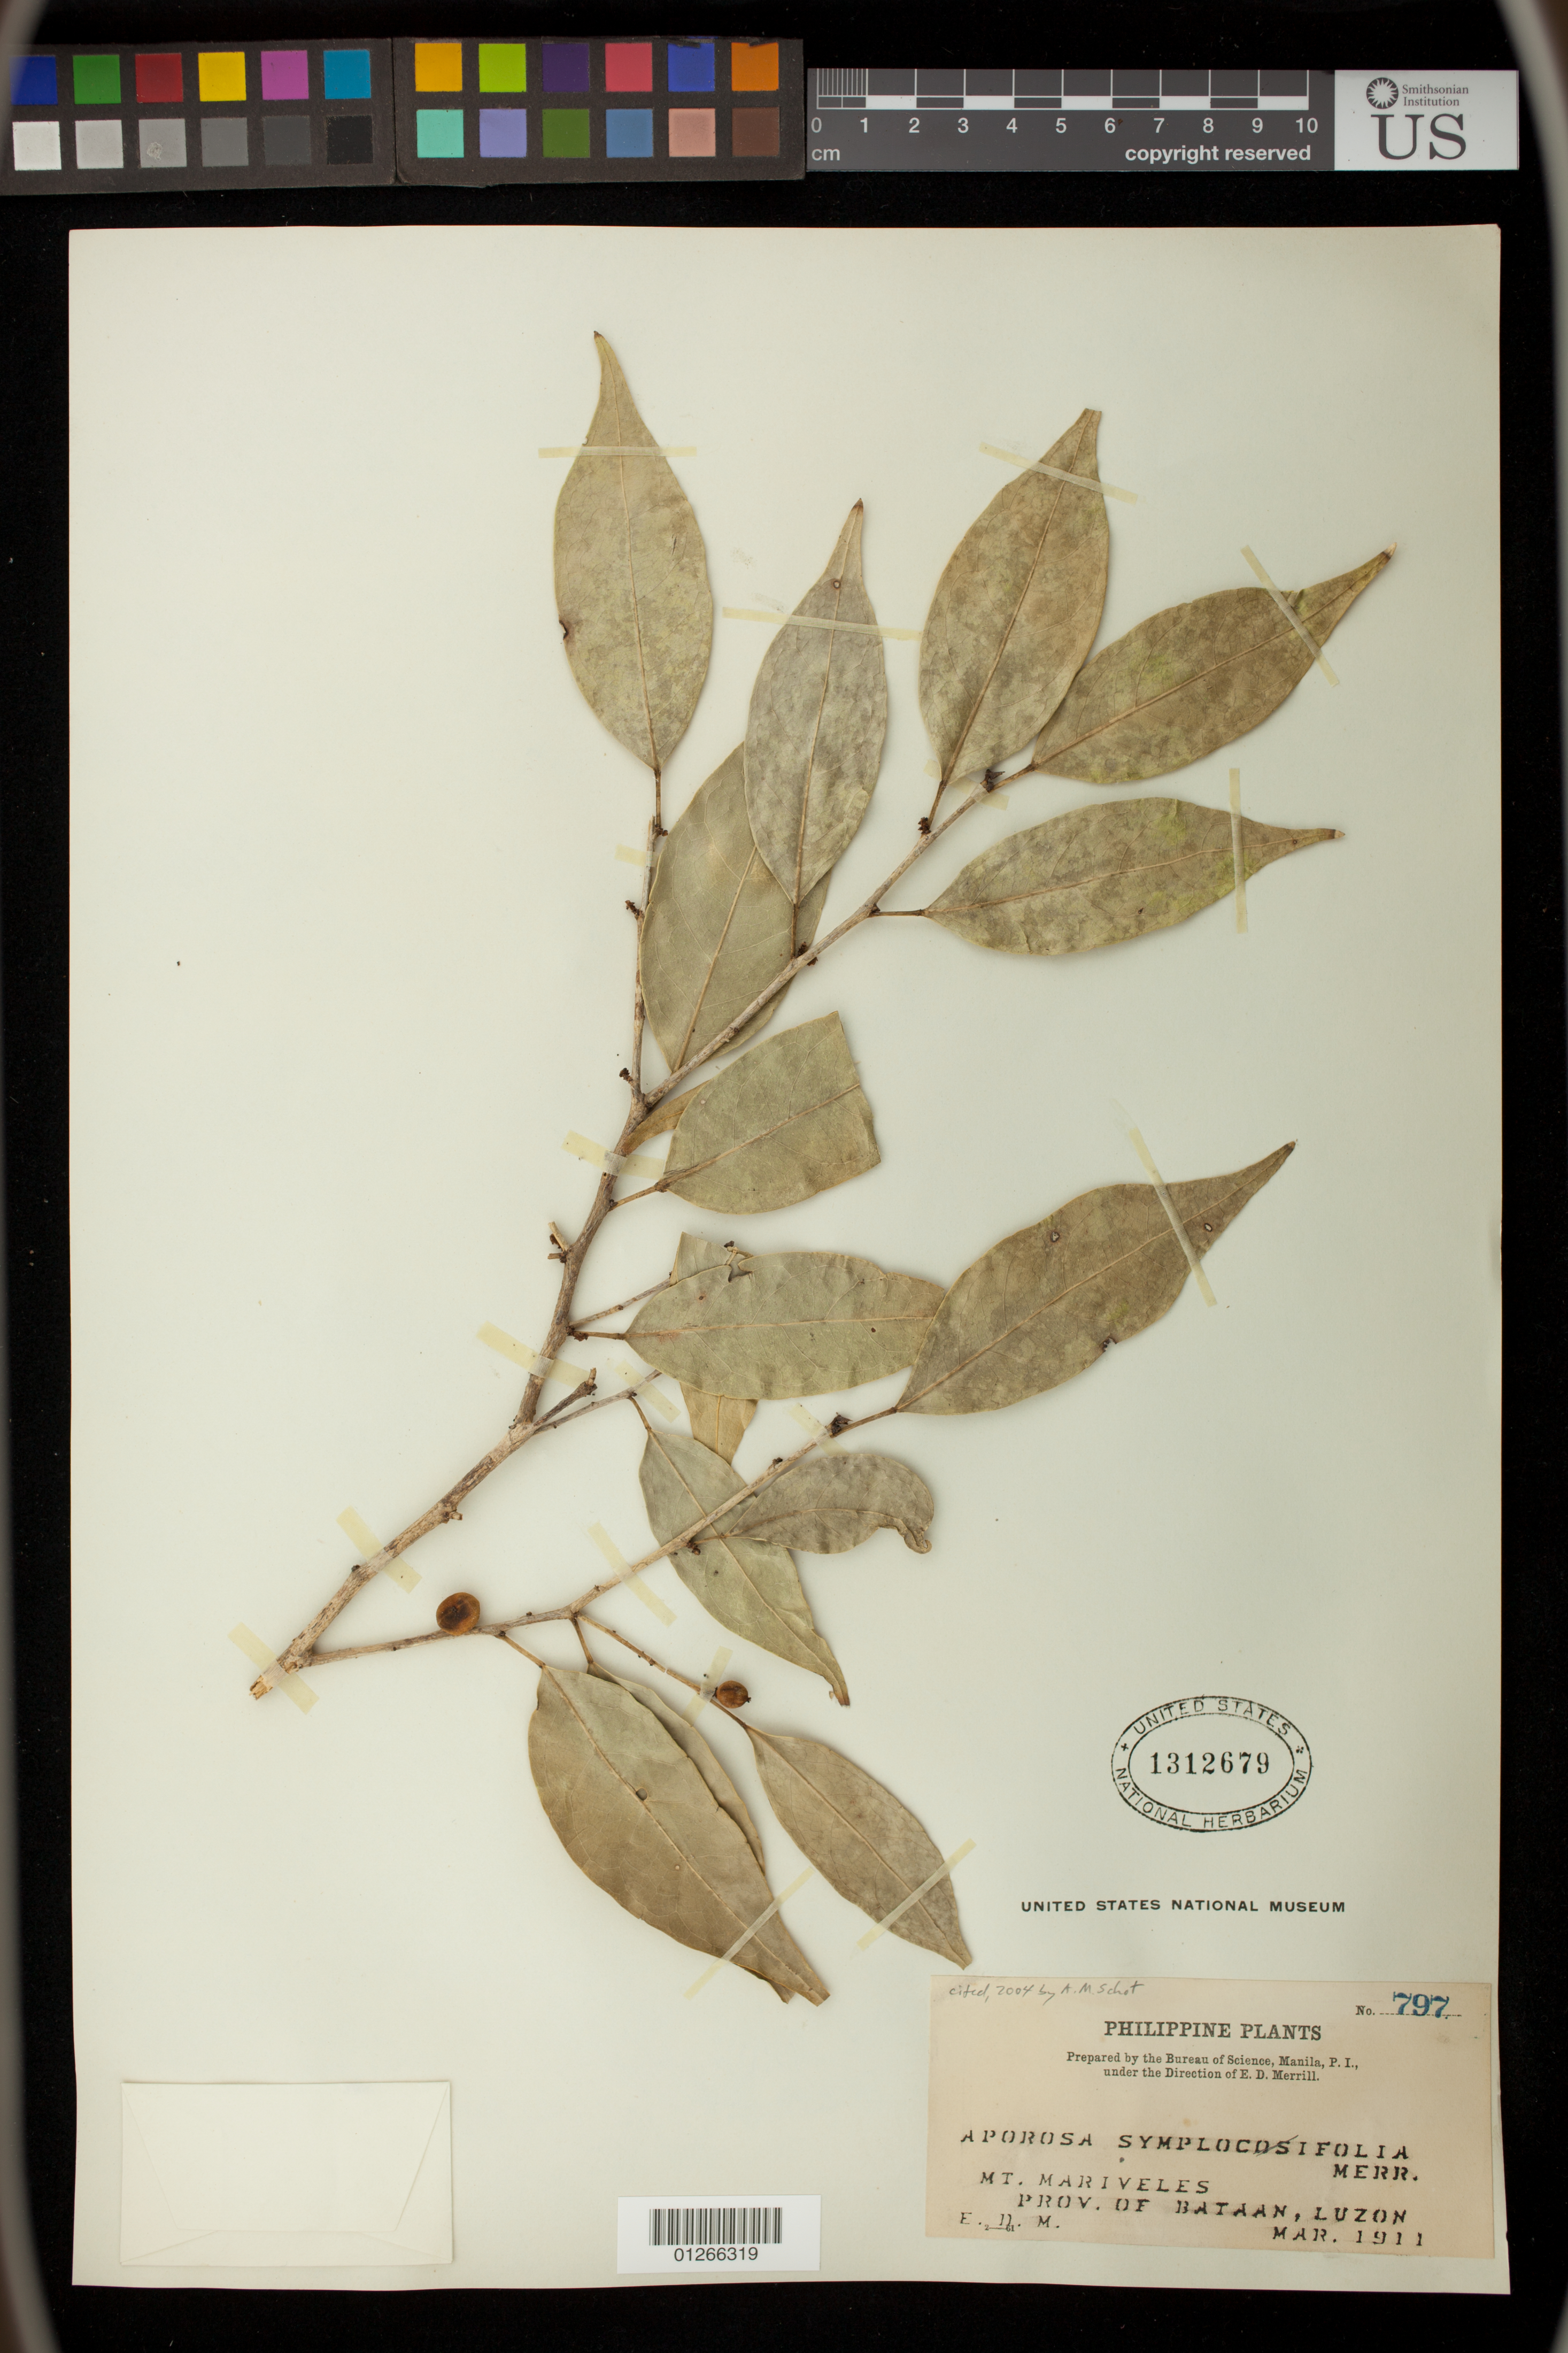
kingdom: Plantae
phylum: Tracheophyta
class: Magnoliopsida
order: Malpighiales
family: Phyllanthaceae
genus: Aporosa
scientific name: Aporosa symplocifolia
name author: Merr.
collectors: E. D. Merrill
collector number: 797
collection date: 1911-03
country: Philippines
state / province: Central Luzon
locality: Mt. Mariveles, Province of Bataan, Luzon